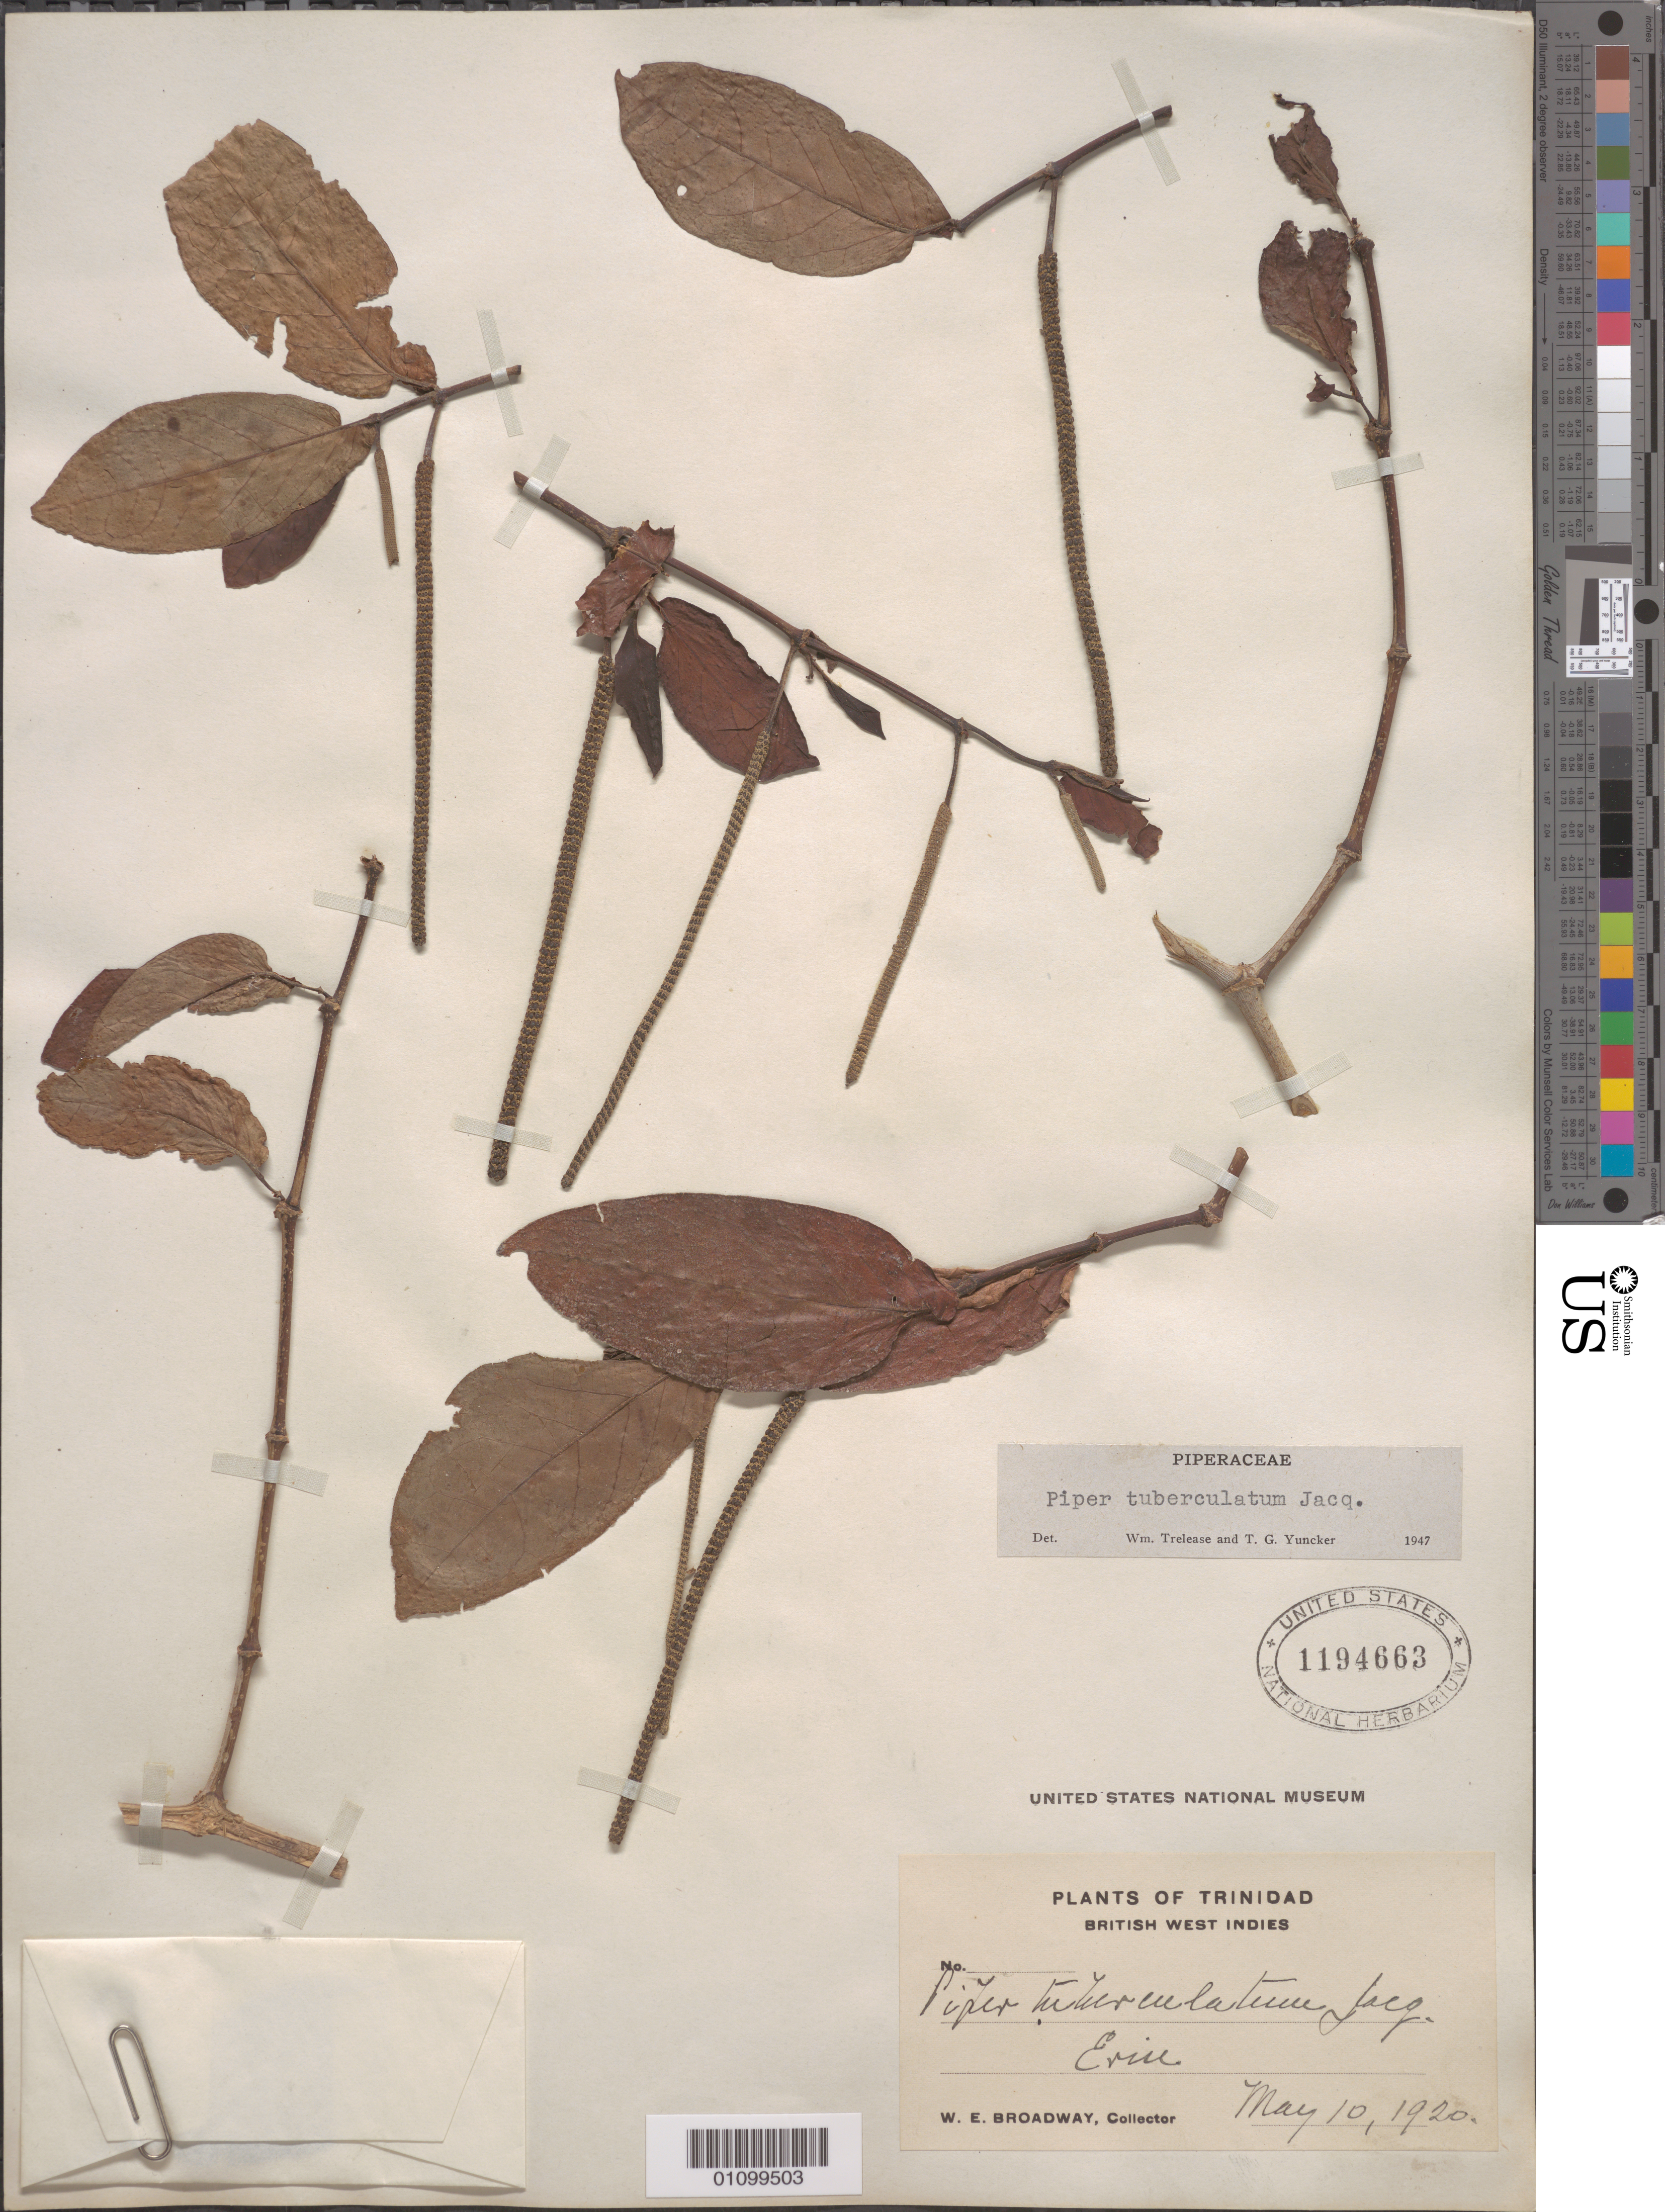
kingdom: Plantae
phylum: Tracheophyta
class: Magnoliopsida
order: Piperales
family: Piperaceae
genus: Piper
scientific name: Piper tuberculatum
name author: Jacq.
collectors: W. E. Broadway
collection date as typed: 10 May 1920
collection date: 1920-05-10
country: Trinidad and Tobago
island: Trinidad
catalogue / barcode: US 1194663